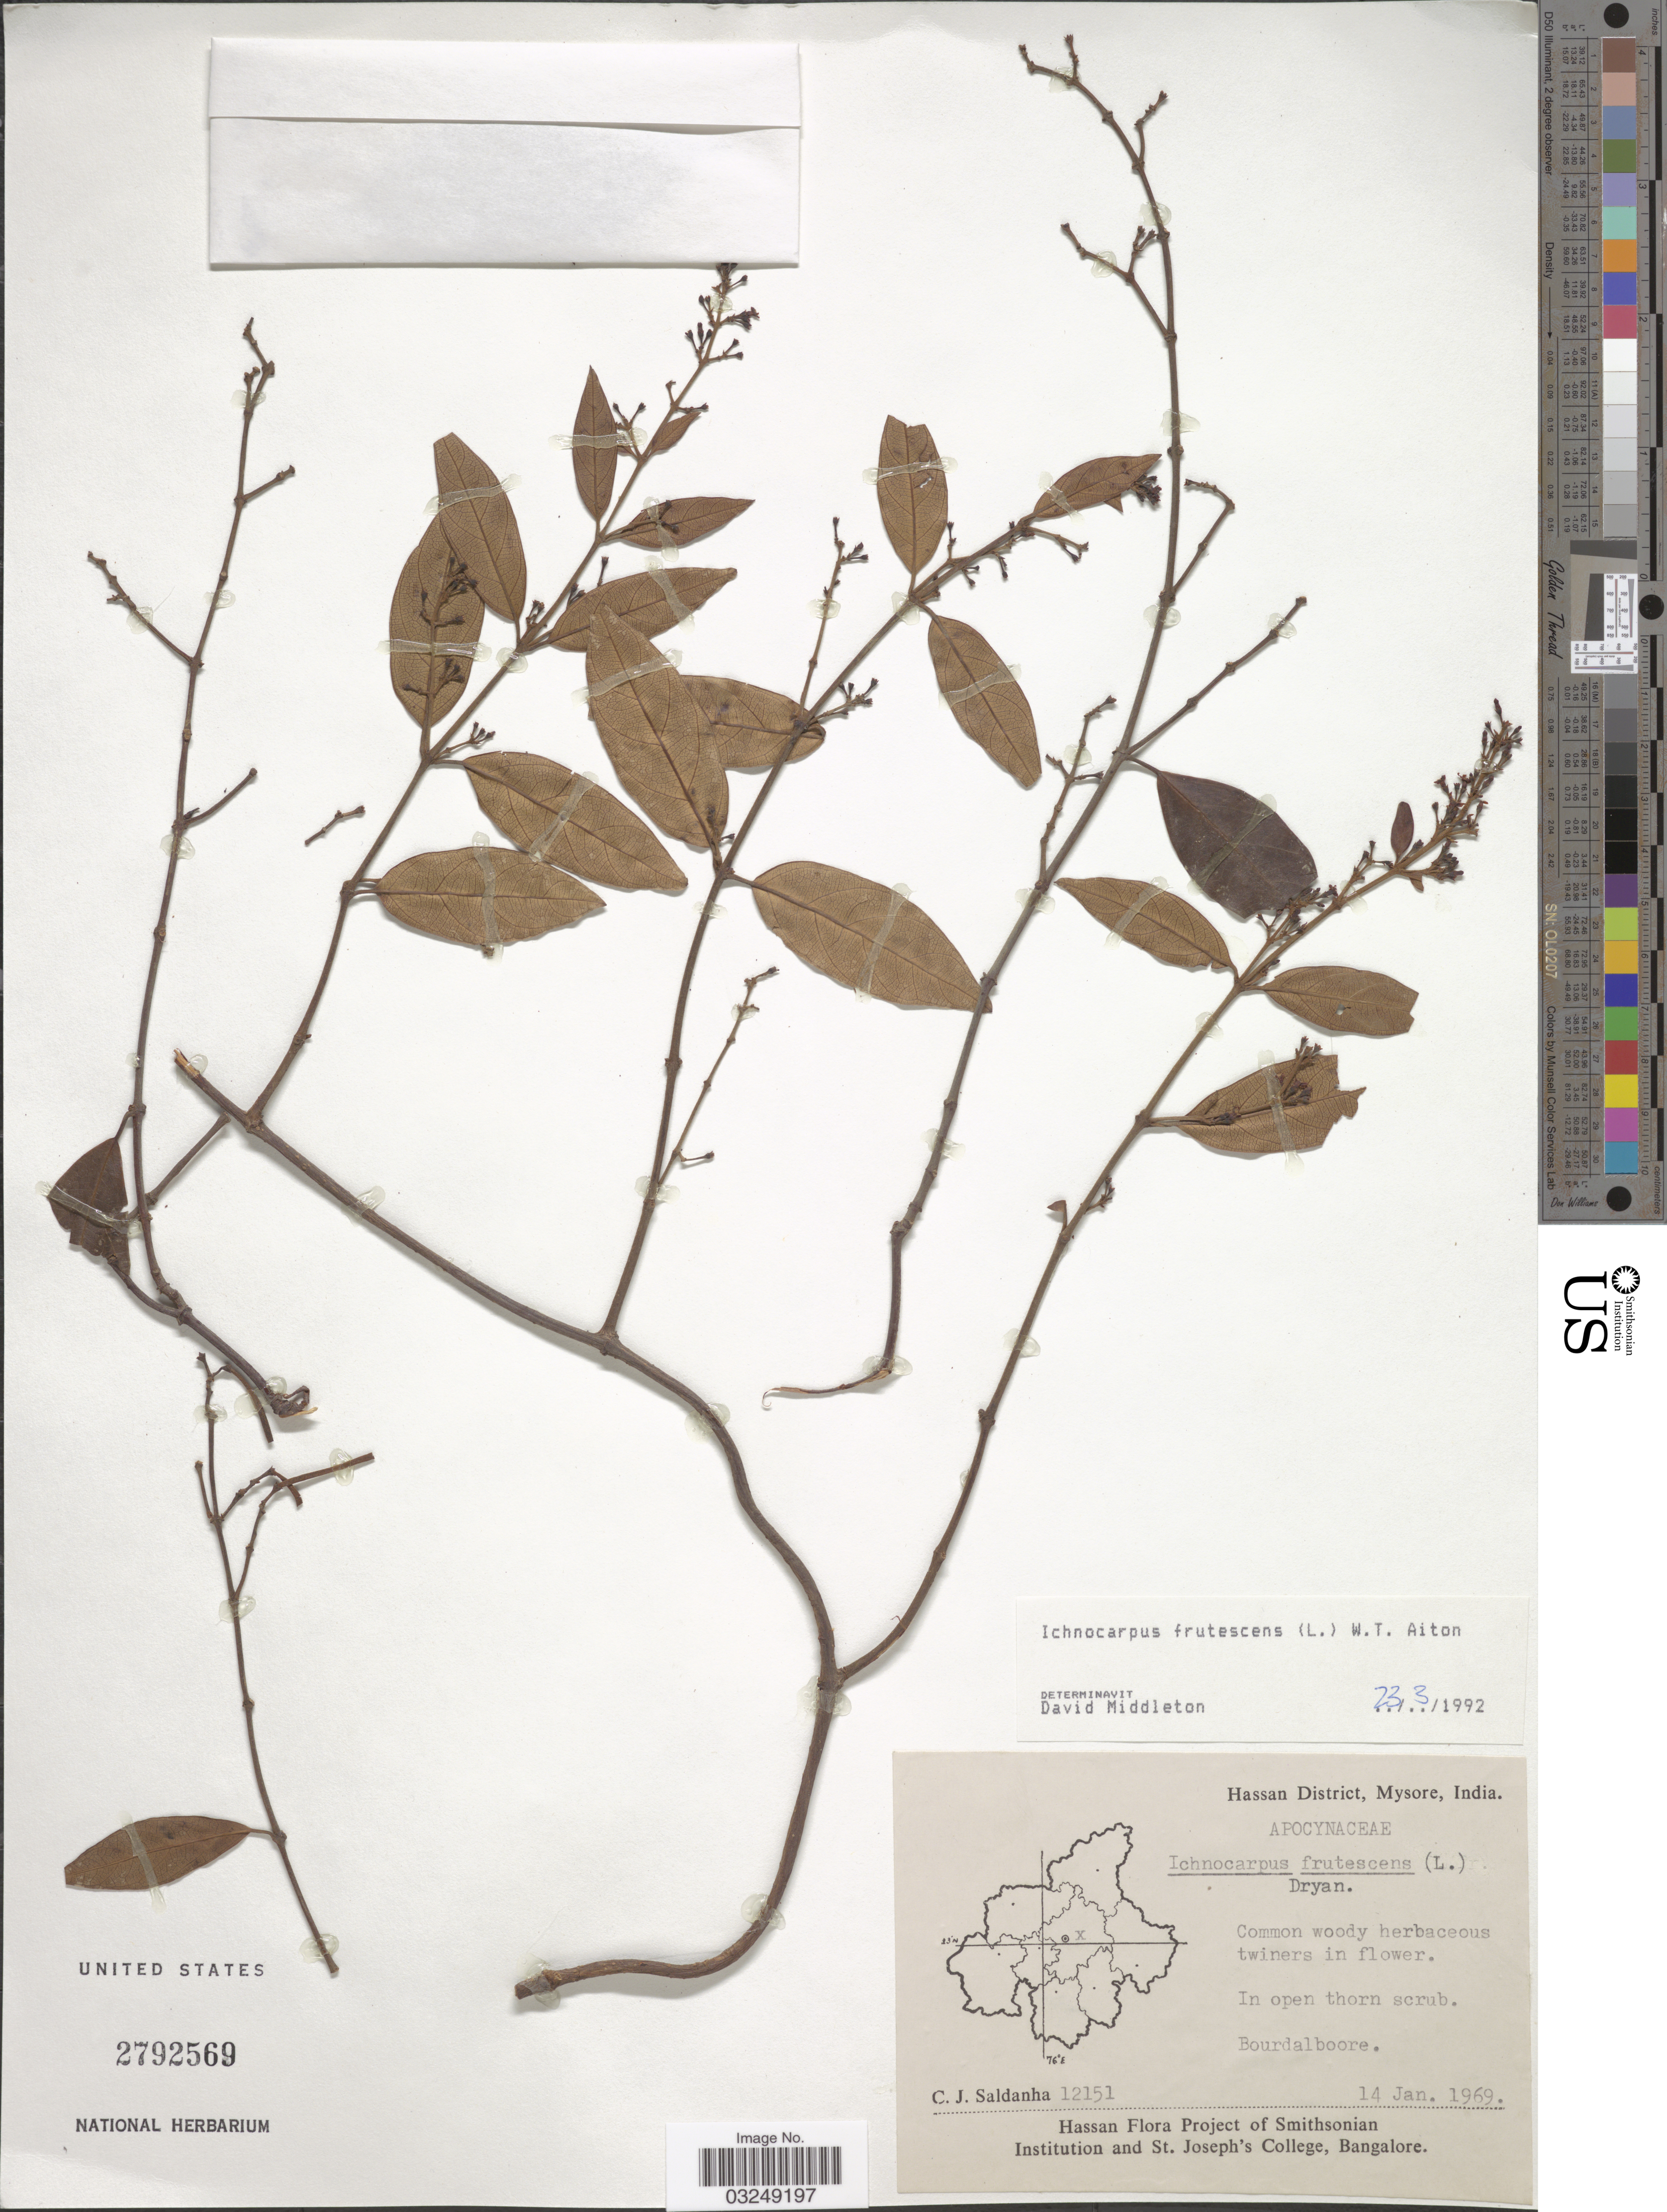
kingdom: Plantae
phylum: Tracheophyta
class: Magnoliopsida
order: Gentianales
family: Apocynaceae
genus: Ichnocarpus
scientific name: Ichnocarpus frutescens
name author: (L.) W.T. Aiton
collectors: C. J. Saldanha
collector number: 12151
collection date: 1969-01-14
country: India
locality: Hassan District, Mysore. Bourdalboore.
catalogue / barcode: US 25792569